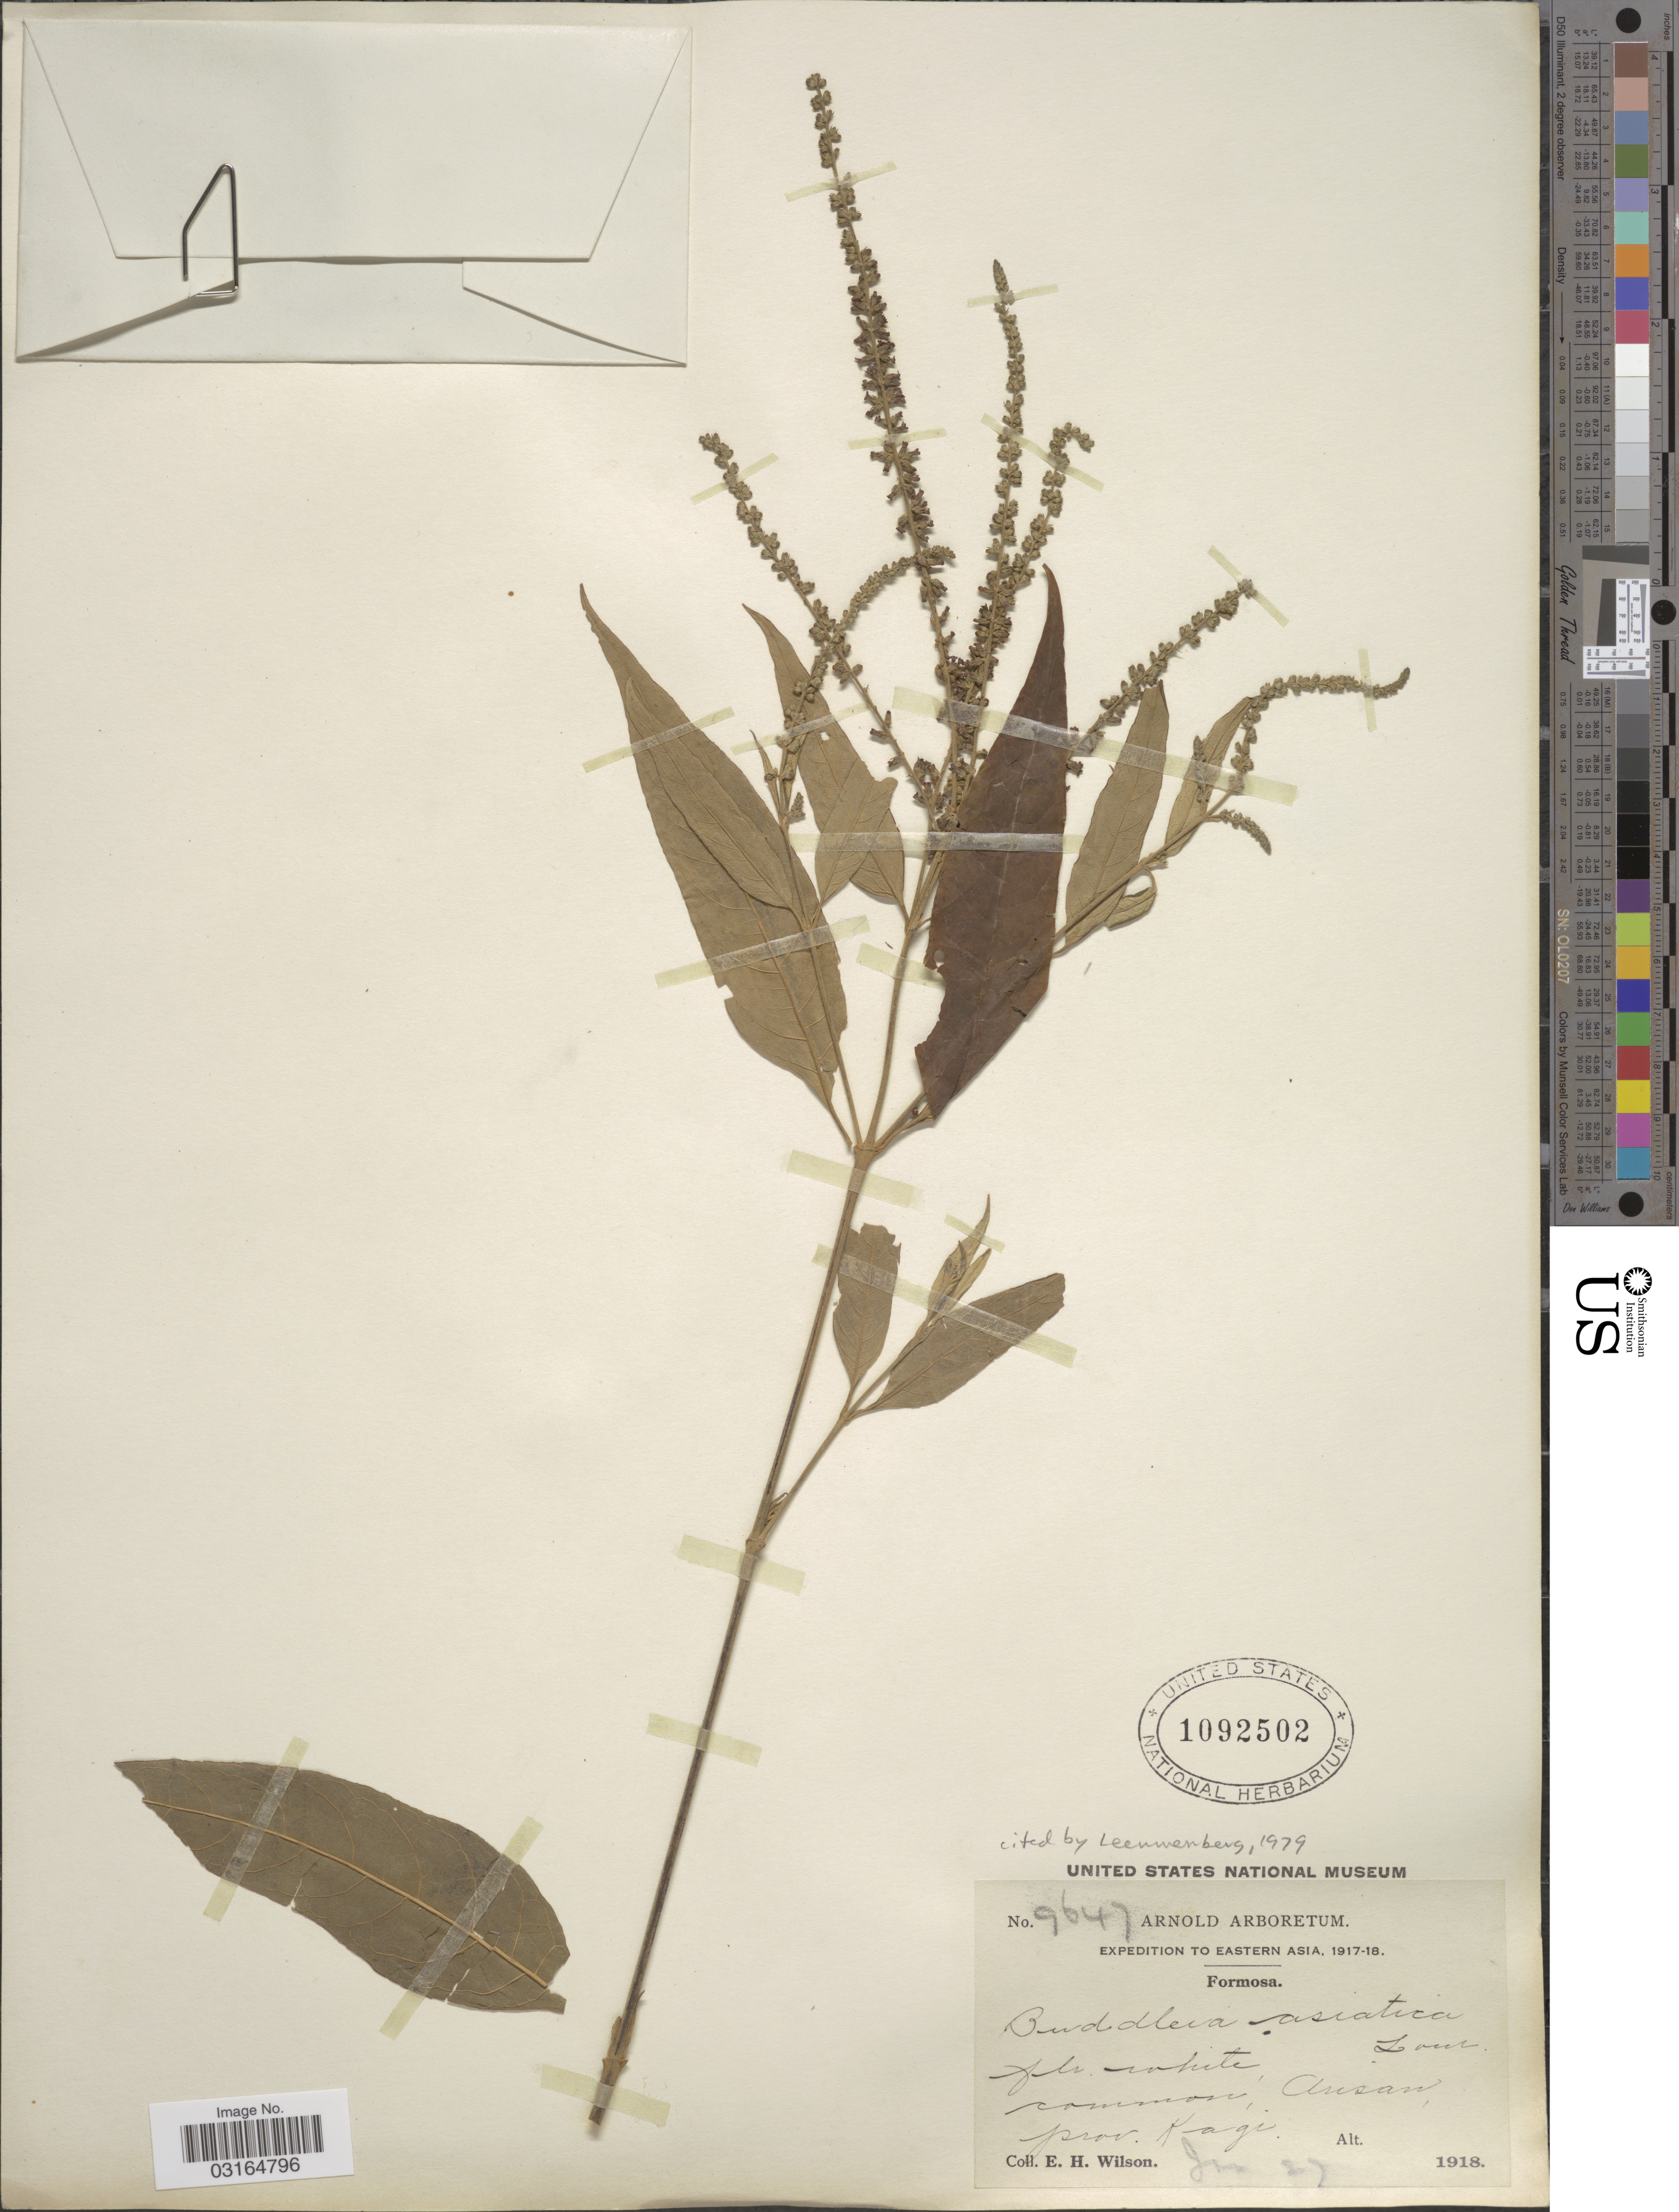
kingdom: Plantae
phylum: Tracheophyta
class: Magnoliopsida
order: Lamiales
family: Scrophulariaceae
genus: Buddleja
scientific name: Buddleja asiatica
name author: Lour.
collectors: E. Wilson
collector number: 9647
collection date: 1918-01-27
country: Taiwan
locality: Eastern Asia. Ausan, prov. Kagi.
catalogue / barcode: US 1092502